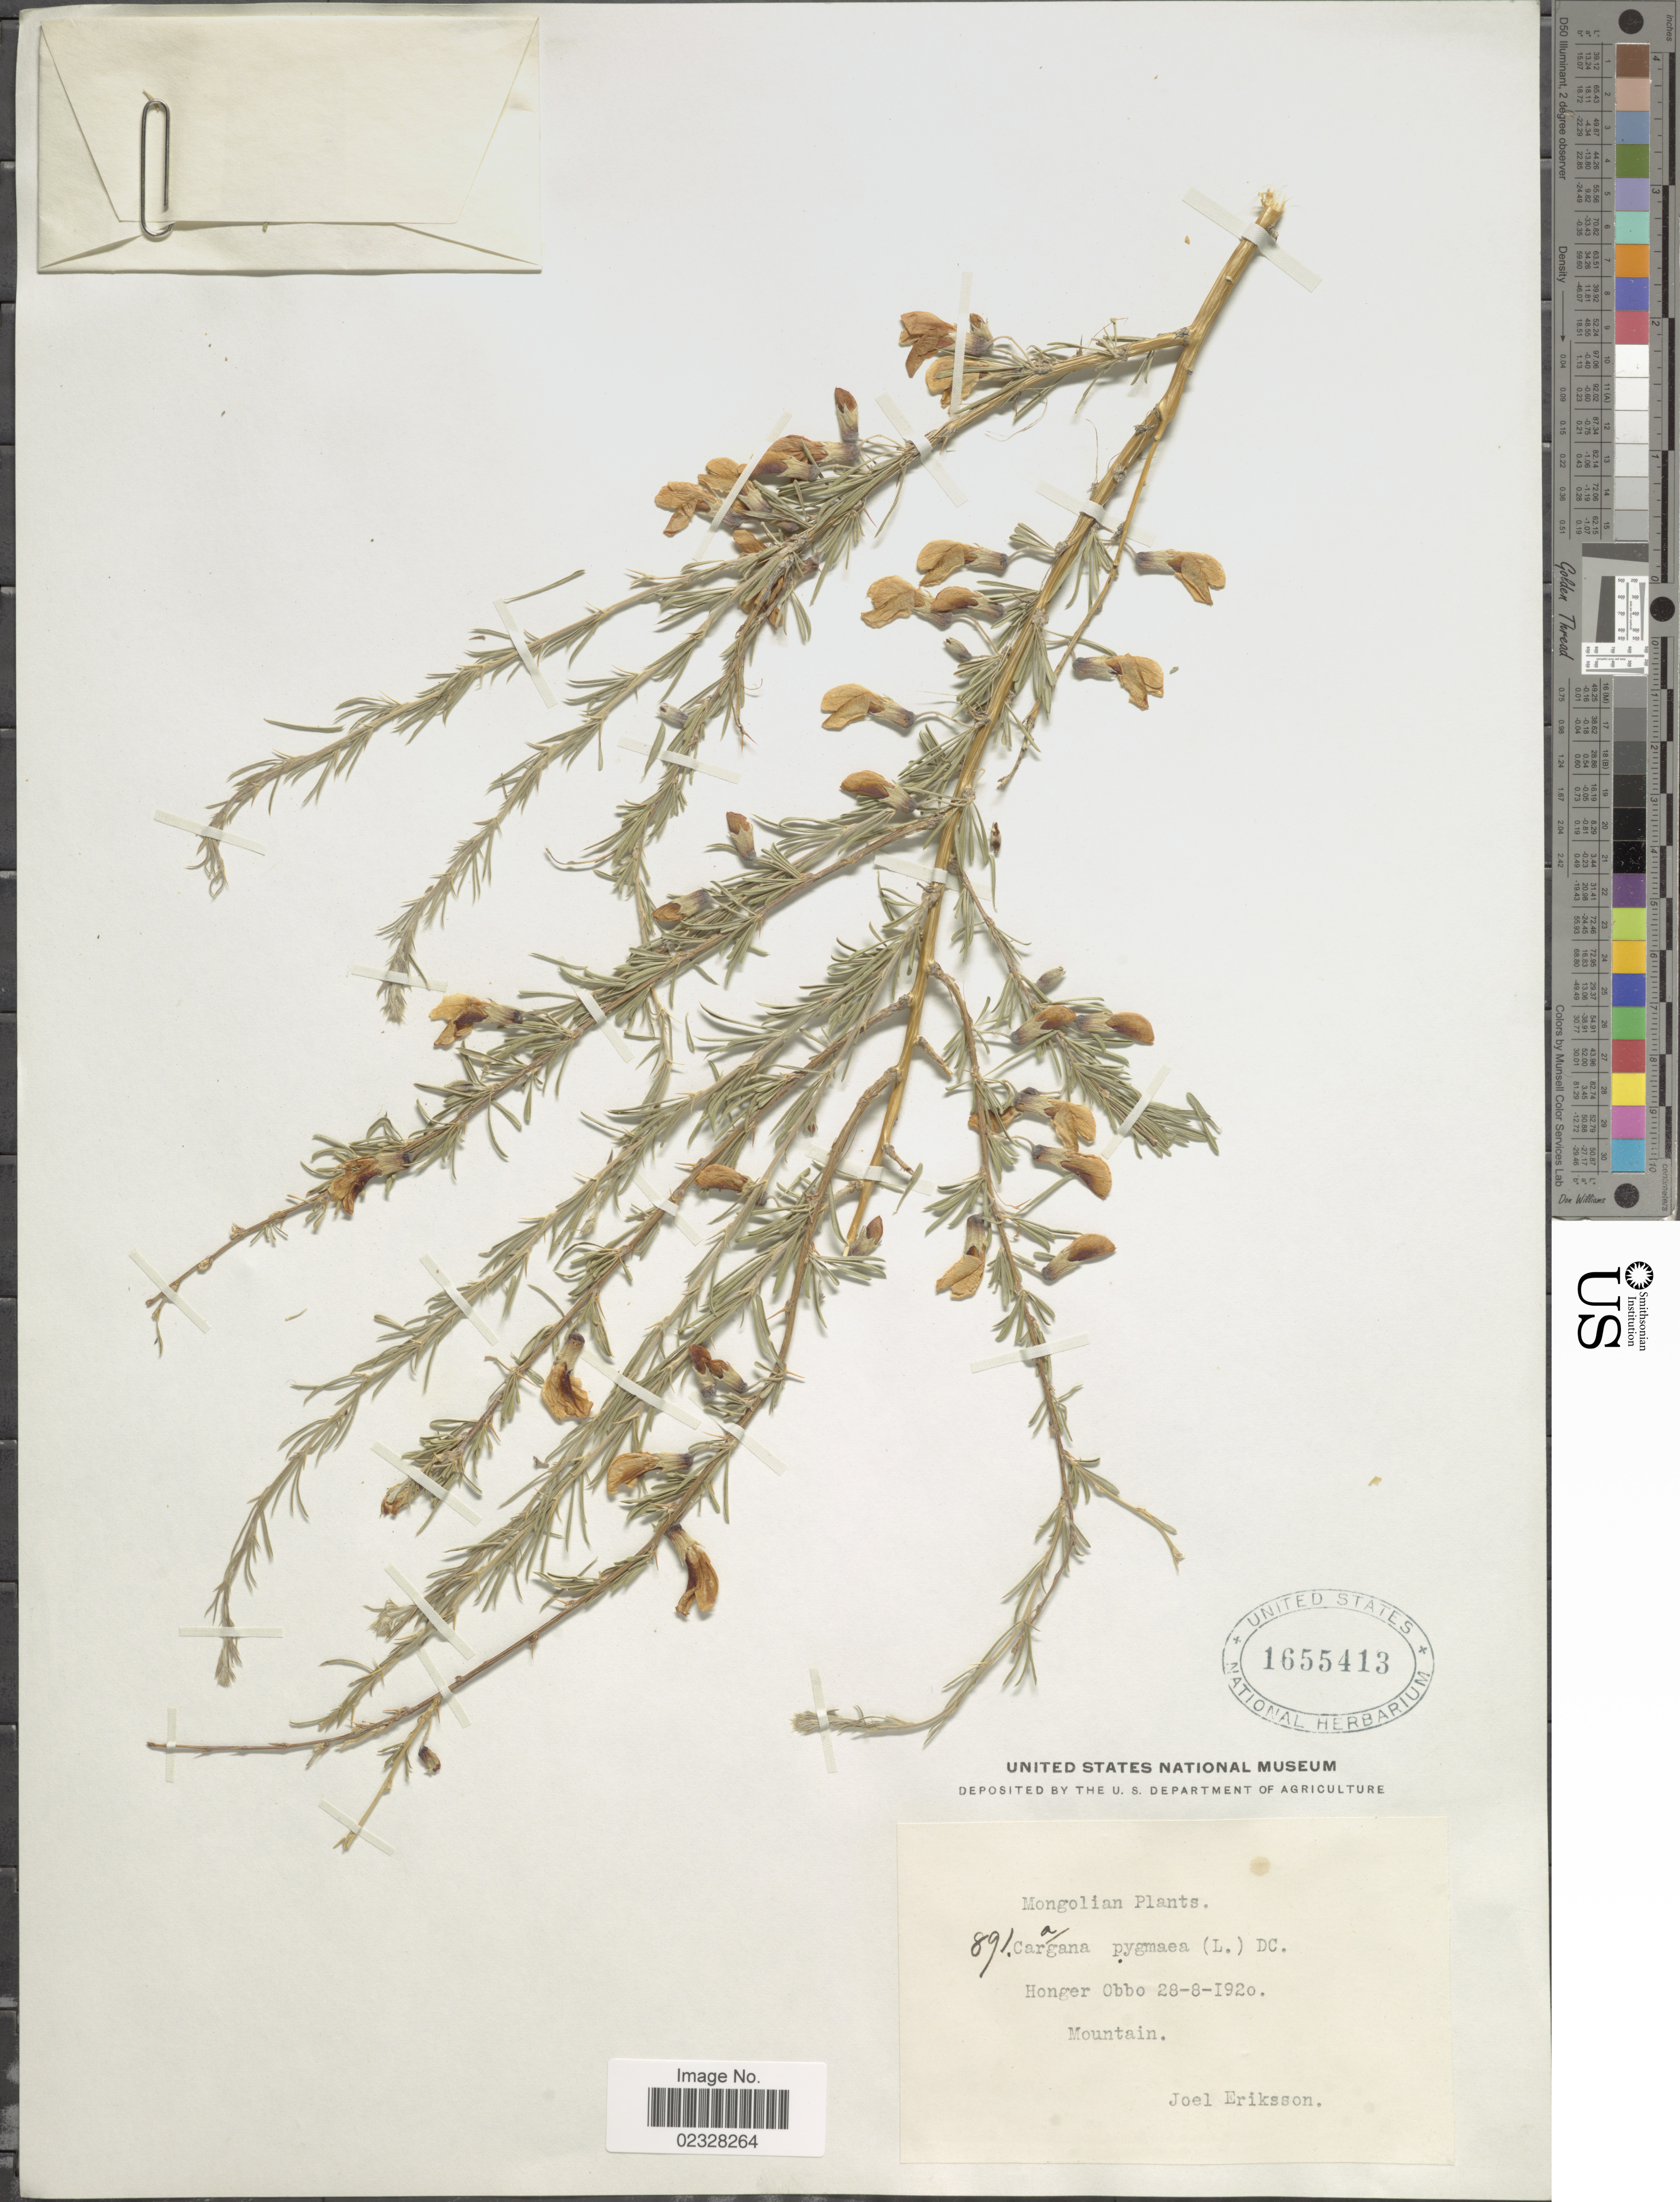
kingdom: Plantae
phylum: Tracheophyta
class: Magnoliopsida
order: Fabales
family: Fabaceae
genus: Caragana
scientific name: Caragana pygmaea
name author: (L.) DC.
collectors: J. Eriksson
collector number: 891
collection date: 1920-08-28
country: Mongolia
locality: Honger Obbo, Mountain.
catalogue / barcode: US 1655413